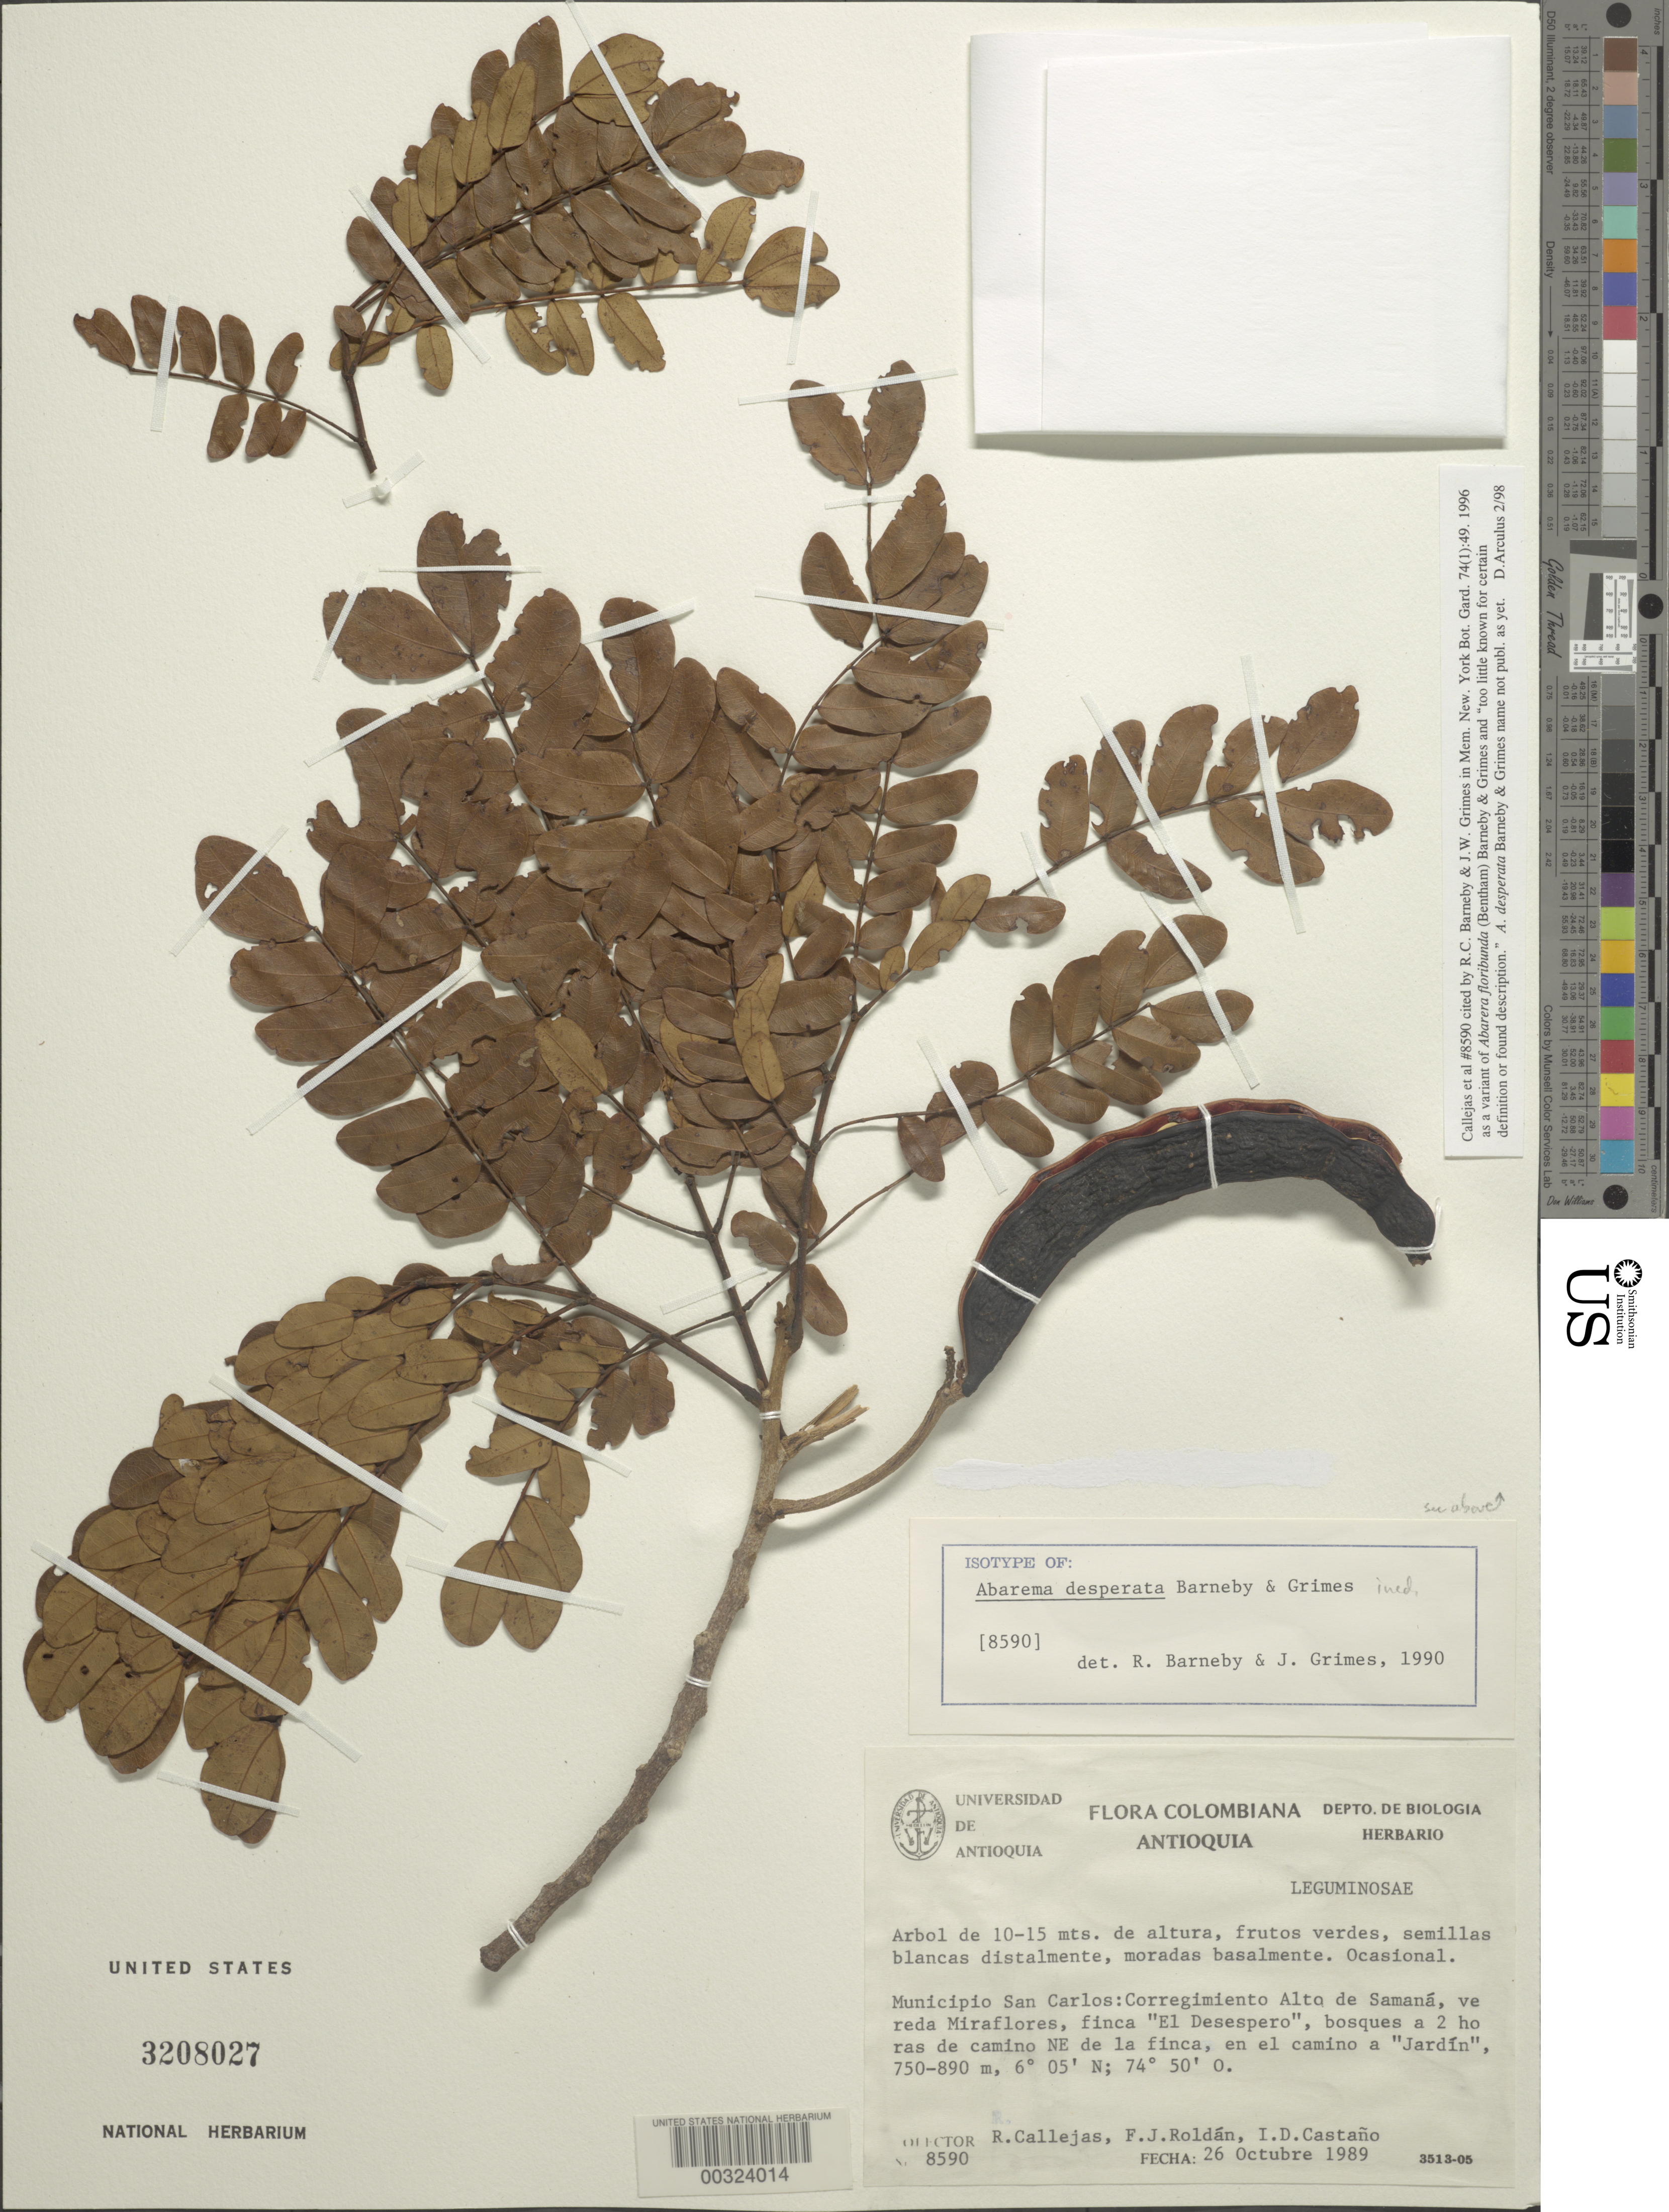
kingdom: Plantae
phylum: Tracheophyta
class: Magnoliopsida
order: Fabales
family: Fabaceae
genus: Abarema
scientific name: Abarema floribunda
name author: (Benth.) Barneby & J.W. Grimes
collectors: R. Callejas, F. J. Roldán & I. Castaño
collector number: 8590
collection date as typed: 26 Oct 1989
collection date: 1989-10-26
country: Colombia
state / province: Antioquia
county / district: San Carlos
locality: Corregimiento Alto de Samana, verada Miraflores, Finca "el desespero", boswuq 2 horas de Camino NEde la Finca, Camino a Jardin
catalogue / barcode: US 3208027